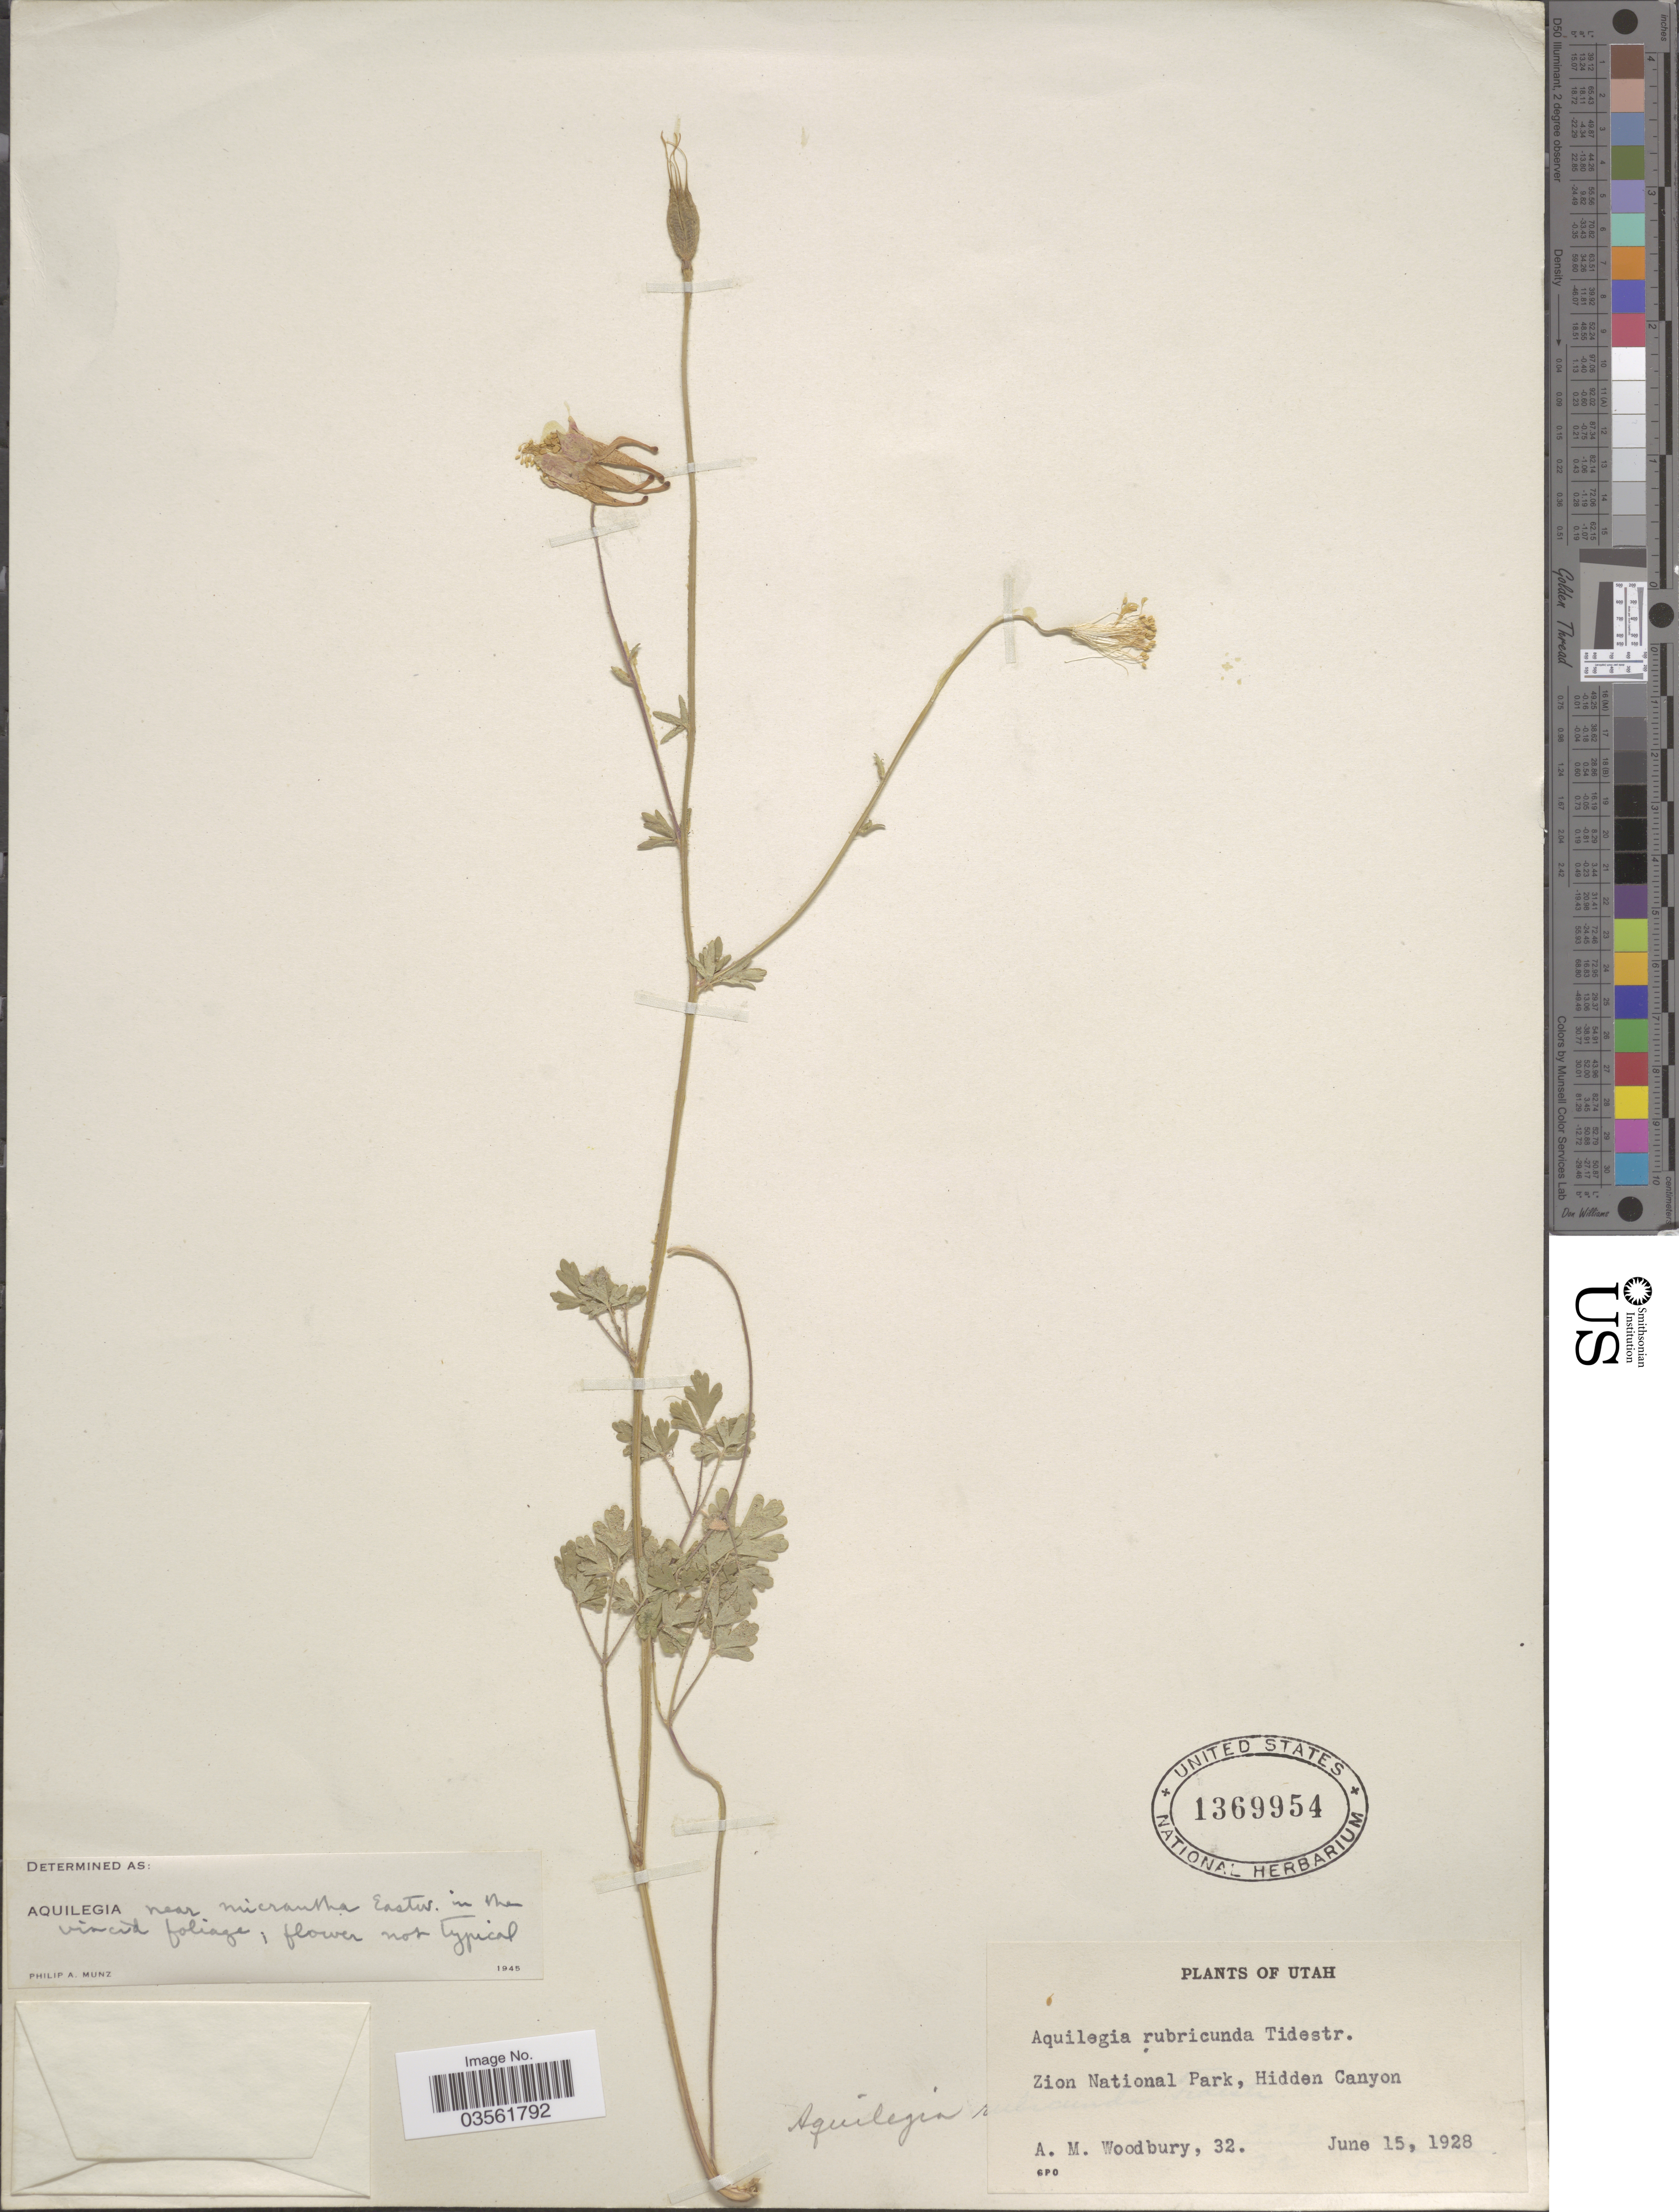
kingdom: Plantae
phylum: Tracheophyta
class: Magnoliopsida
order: Ranunculales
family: Ranunculaceae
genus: Aquilegia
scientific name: Aquilegia micrantha var. mancosana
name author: Eastw.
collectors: A. M. Woodbury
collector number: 32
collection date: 1928-06-15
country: United States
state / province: Utah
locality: Zion National Park, Hidden Canyon.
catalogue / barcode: US 1369954